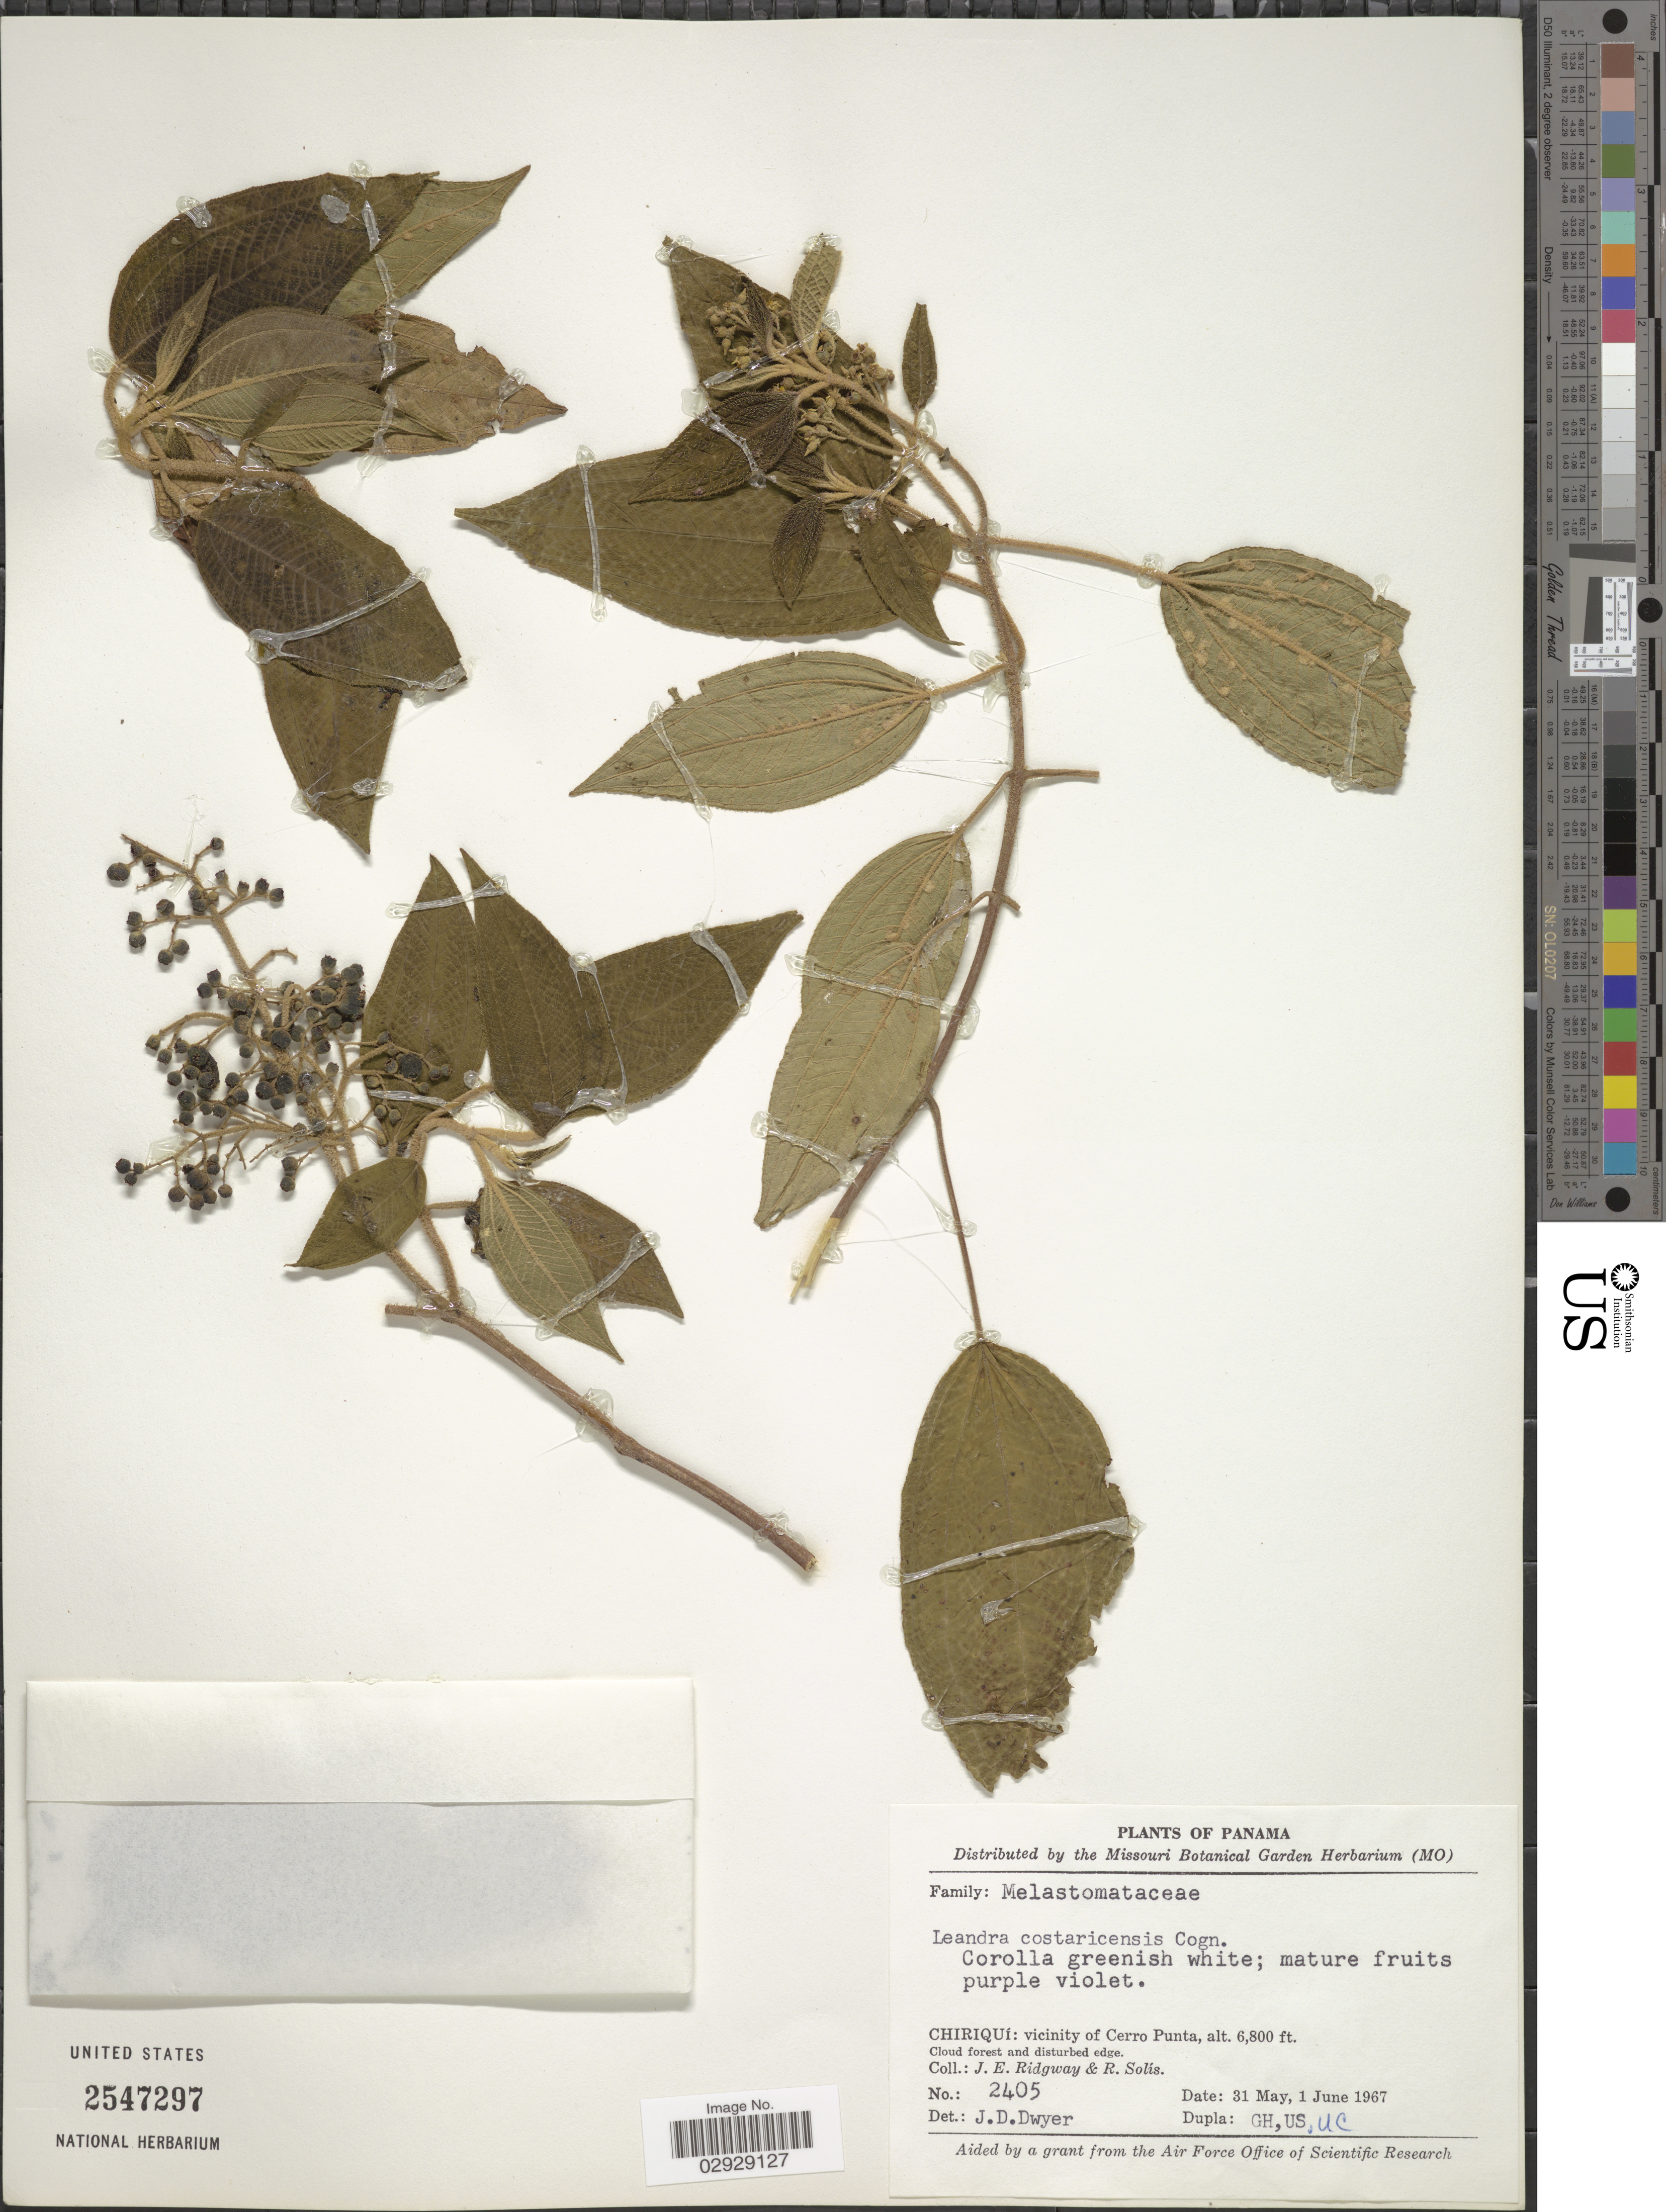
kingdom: Plantae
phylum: Tracheophyta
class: Magnoliopsida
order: Myrtales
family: Melastomataceae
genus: Leandra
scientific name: Leandra costaricensis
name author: Cogn.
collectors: J. Ridgway & R. Solis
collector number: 2405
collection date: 1967-05-31/1967-06-01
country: Panama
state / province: Chiriqui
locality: Vicinity of Cerro Punta.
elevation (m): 2073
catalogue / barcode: US 2547297